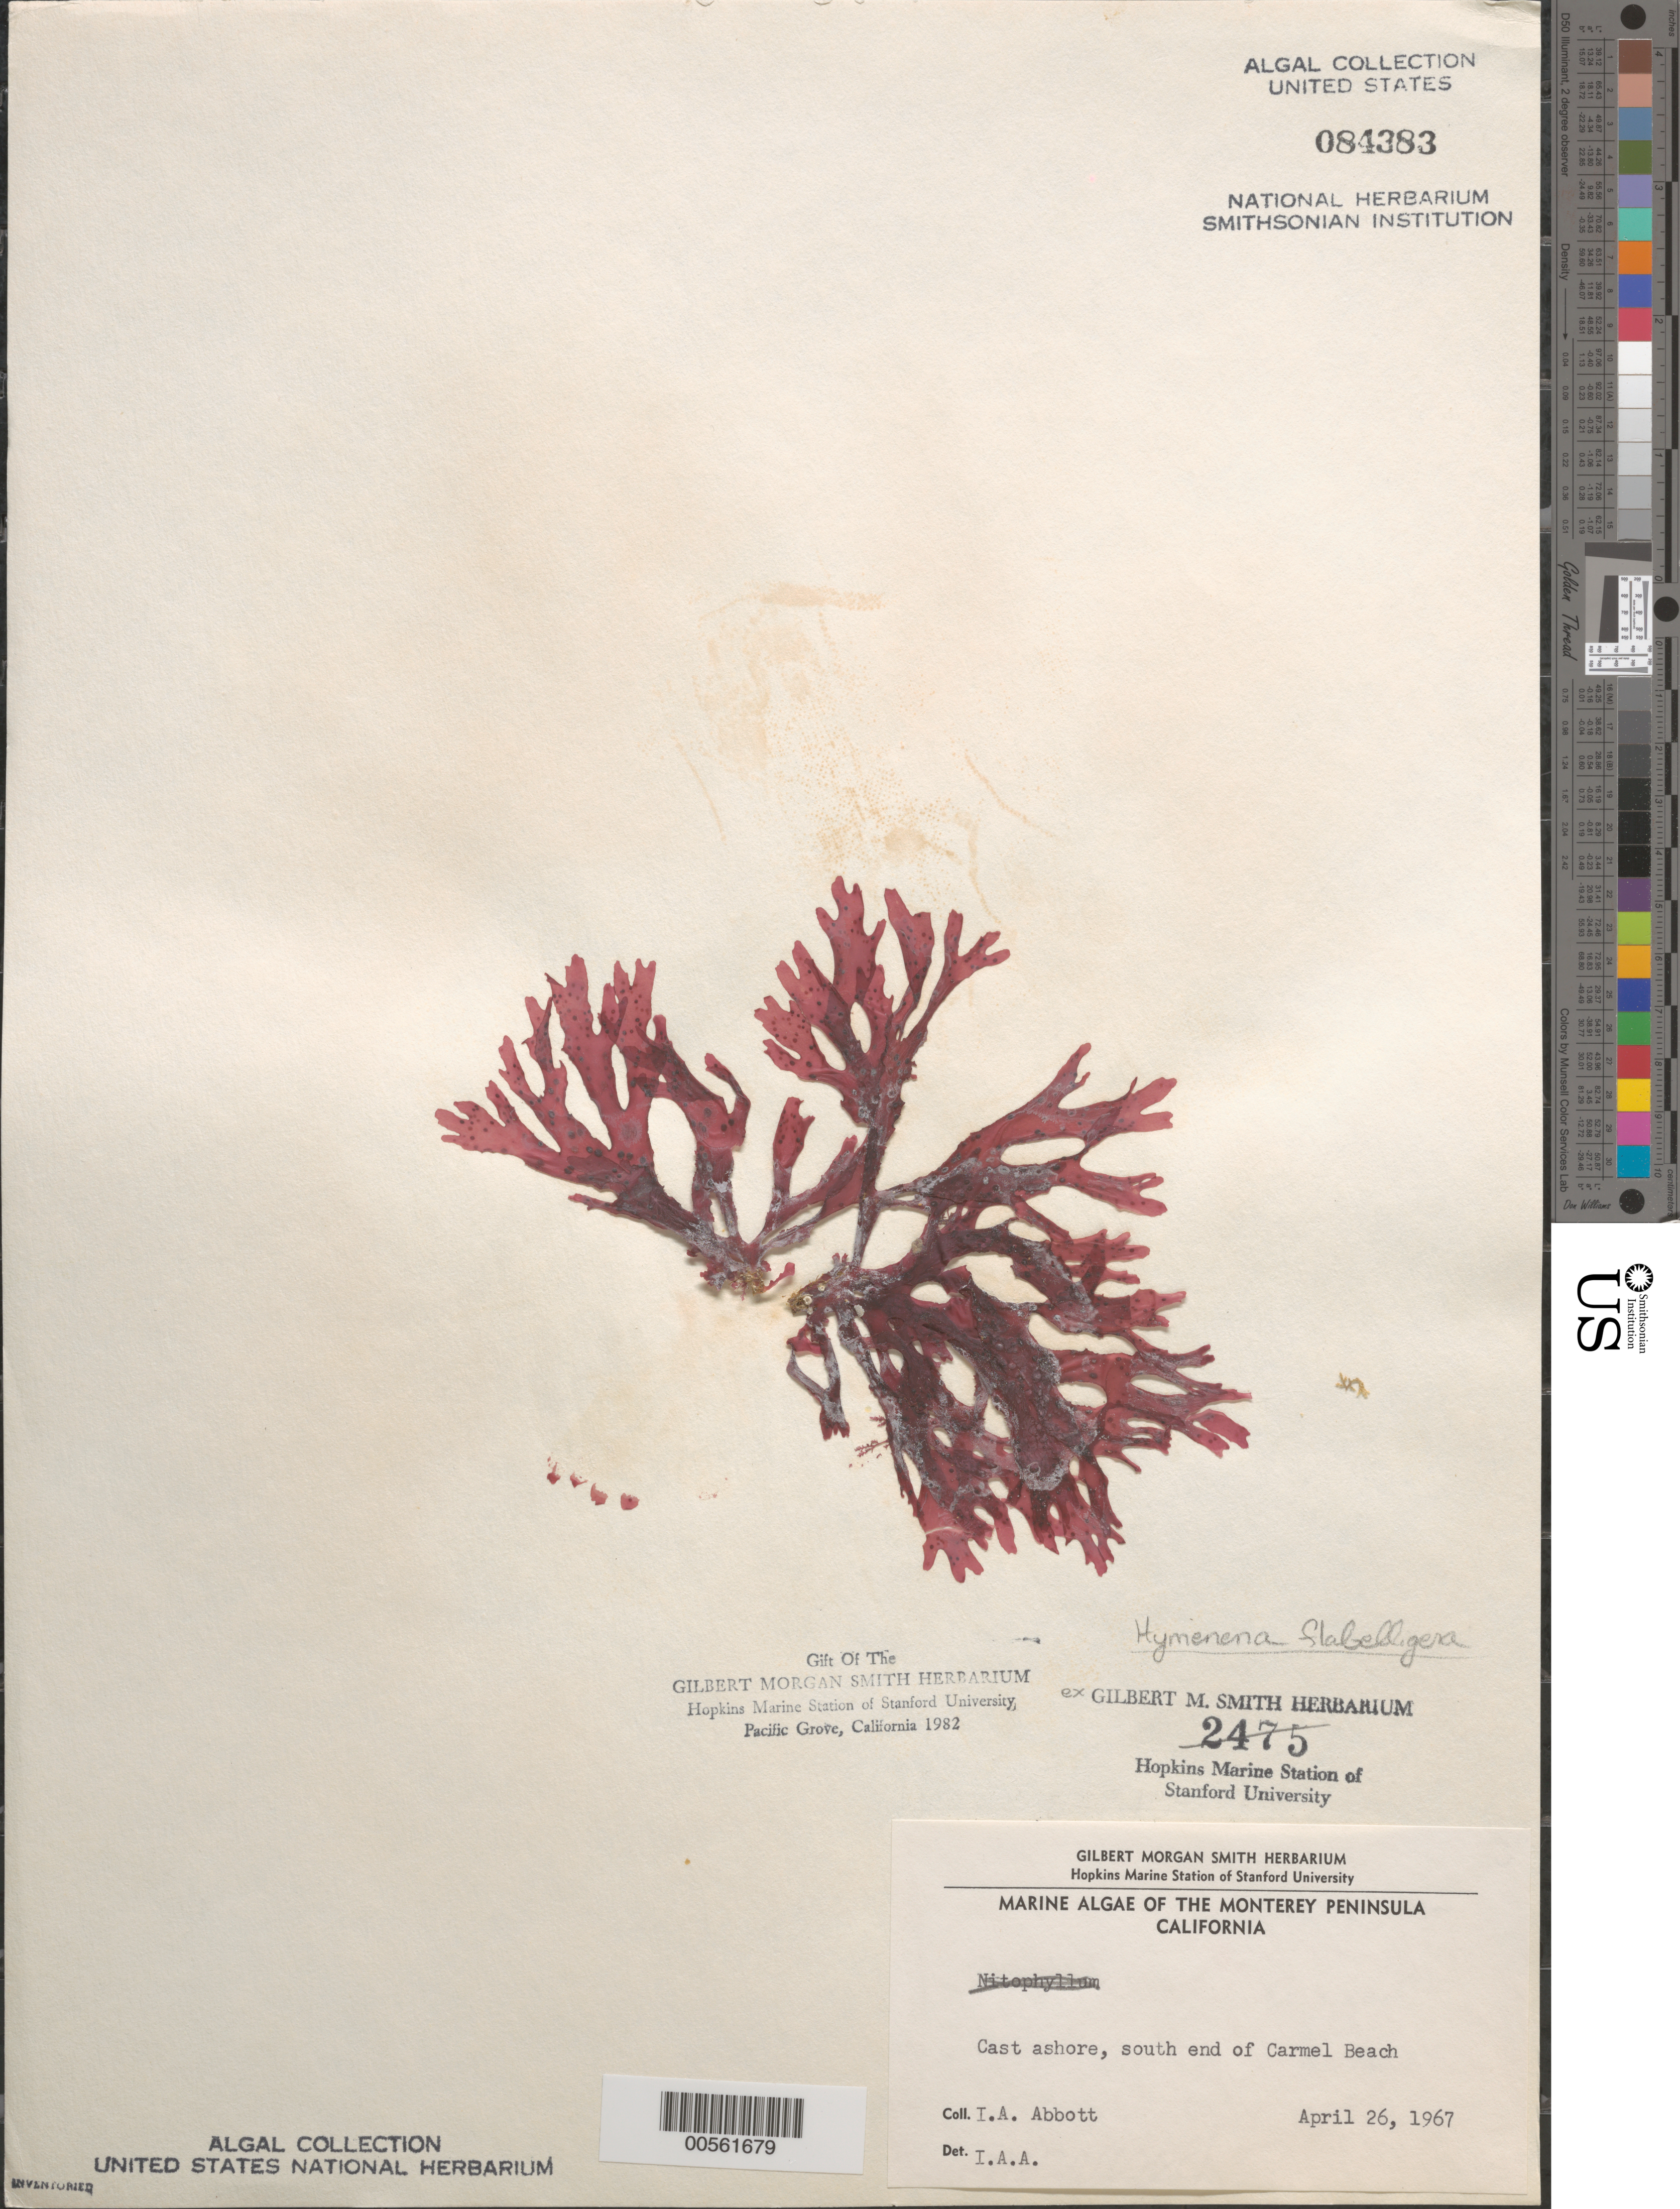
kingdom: Plantae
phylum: Rhodophyta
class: Florideophyceae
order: Ceramiales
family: Delesseriaceae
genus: Hymenena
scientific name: Hymenena flabelligera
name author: (J. Agardh) Kylin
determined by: Abbott, Isabella A.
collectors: I. A. Abbott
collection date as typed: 26 Apr 1967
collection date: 1967-04-26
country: United States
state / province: California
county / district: Monterey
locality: Carmel Beach, south end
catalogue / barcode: US 84383